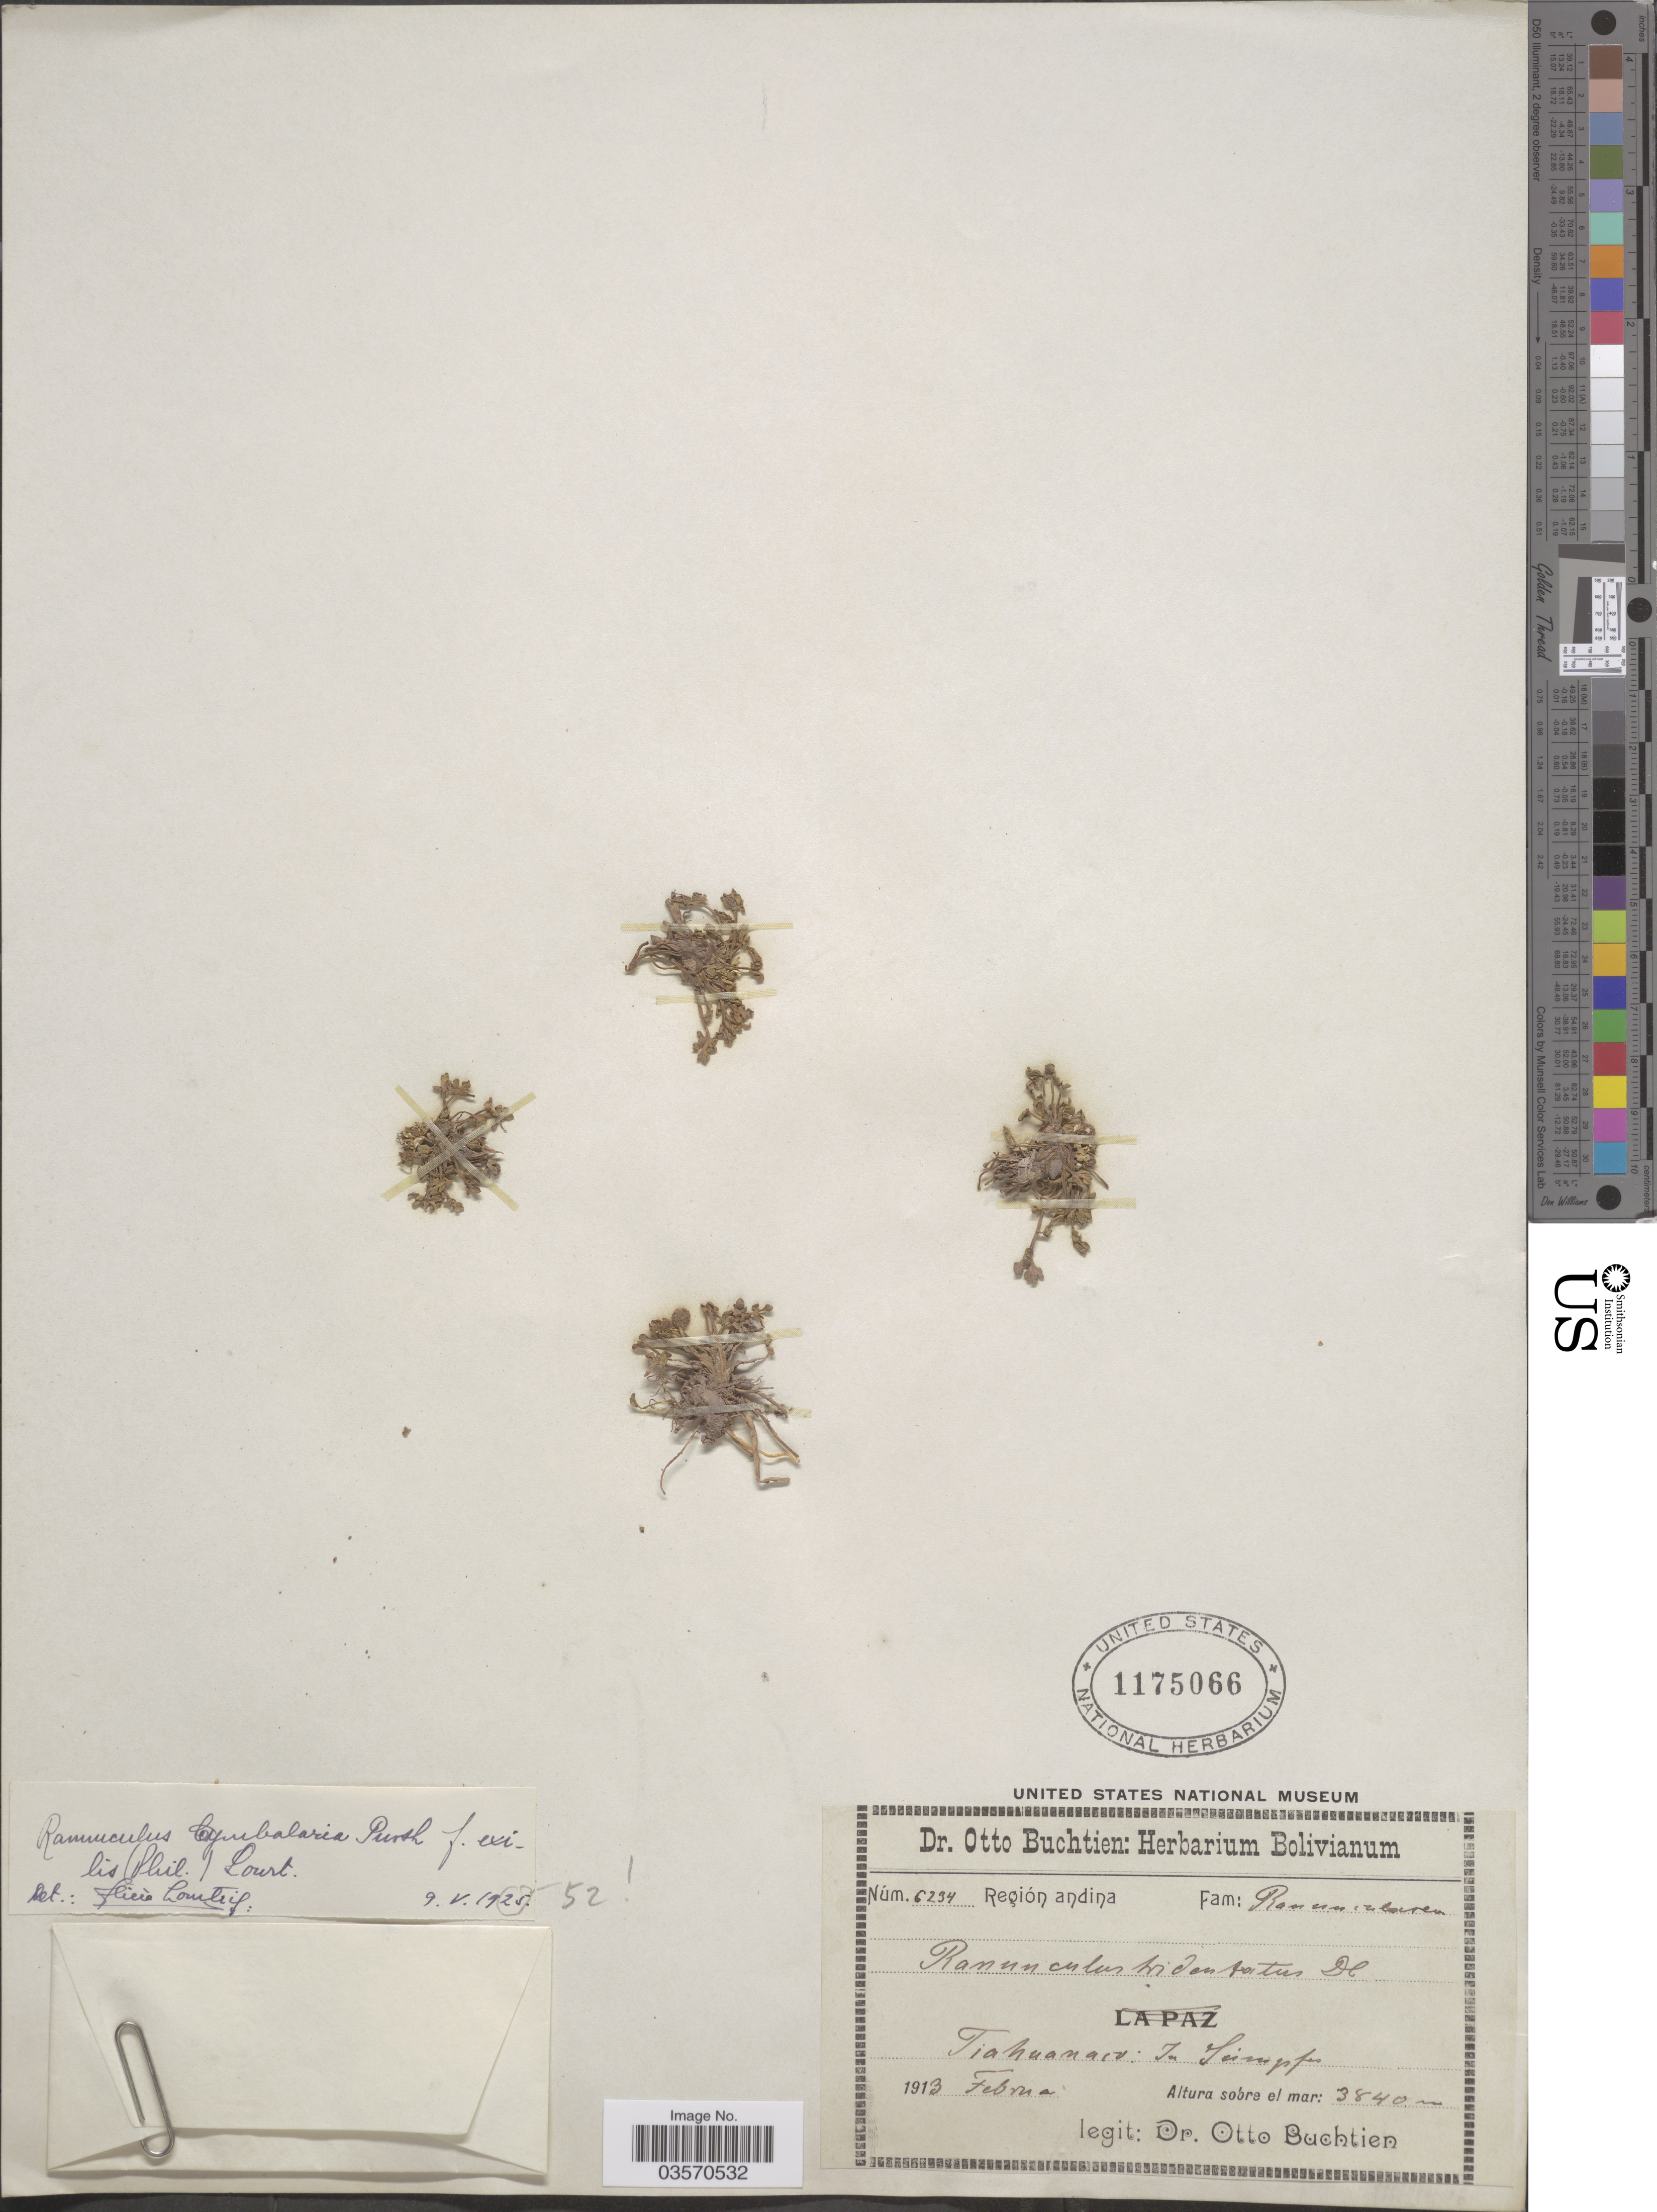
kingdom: Plantae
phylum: Tracheophyta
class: Magnoliopsida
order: Ranunculales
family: Ranunculaceae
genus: Halerpestes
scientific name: Halerpestes cymbalaria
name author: (Pursh) Greene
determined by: Strong, M. T., (US), Smithsonian Institution - National Museum of Natural History (UNITED STATES)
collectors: O. Buchtien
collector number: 6234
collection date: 1913-02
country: Bolivia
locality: Región andina. Tiahuanaco: In Súmpfer.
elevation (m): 3840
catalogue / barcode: US 1175066